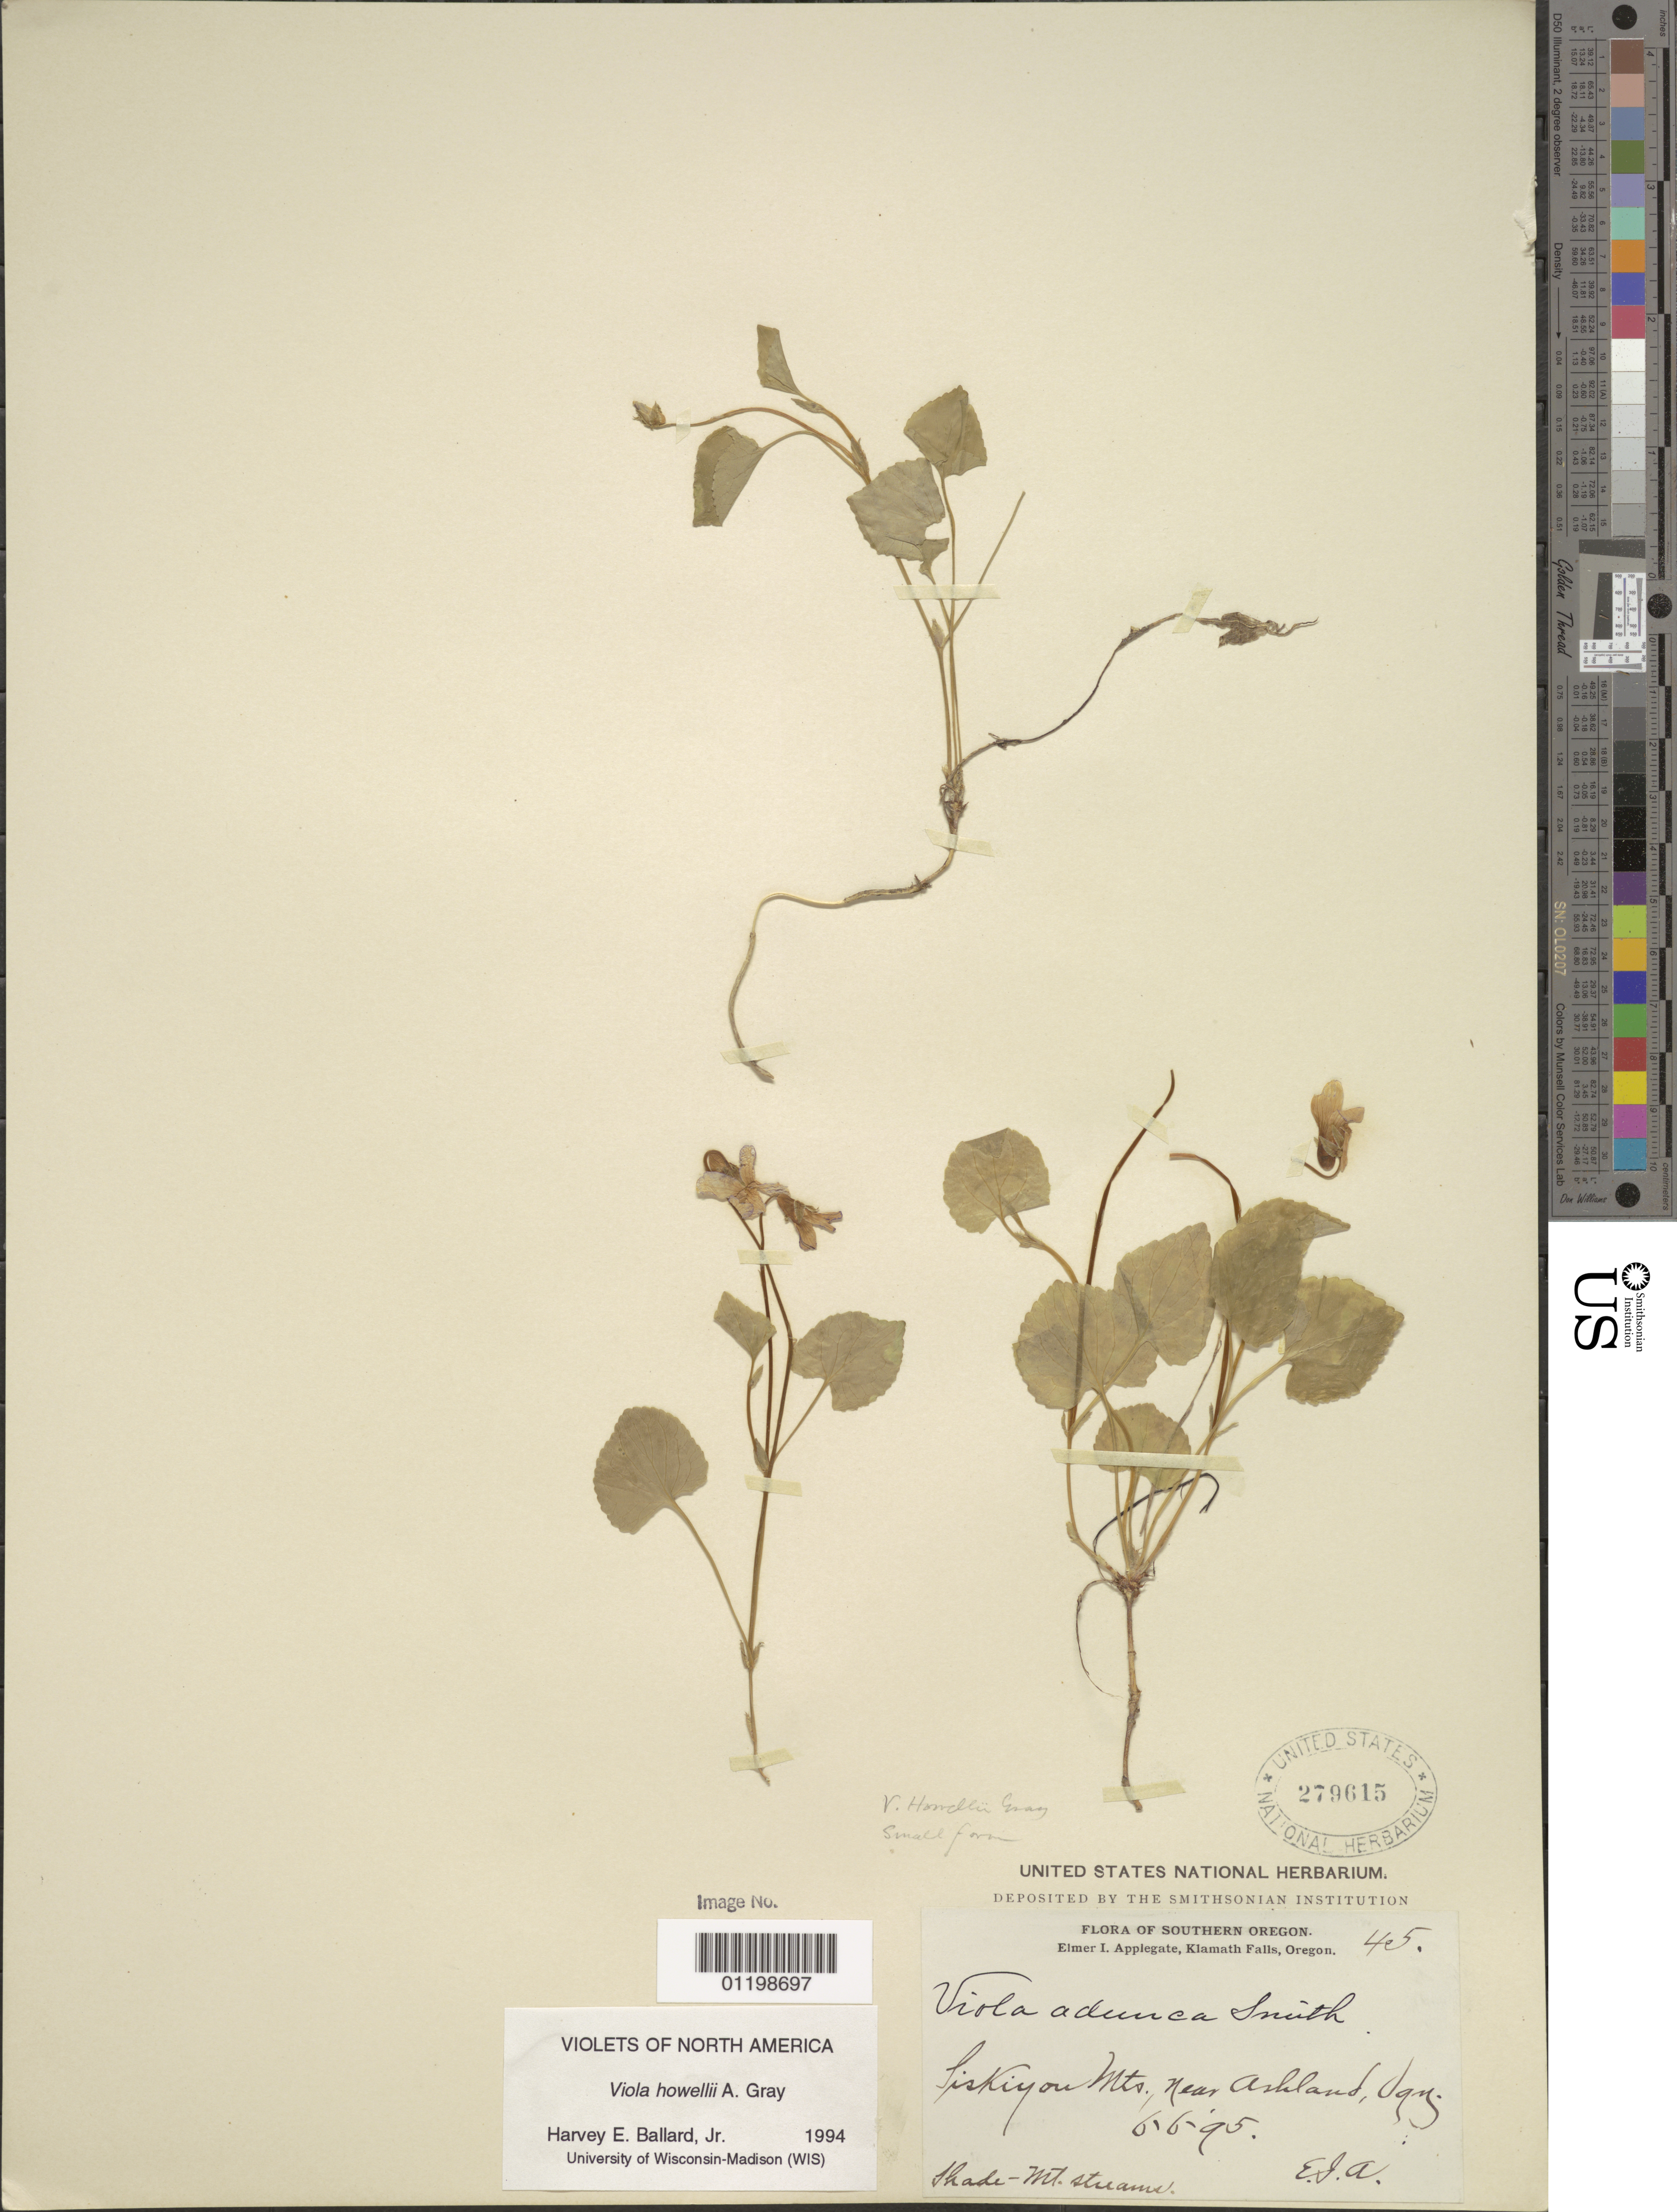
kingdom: Plantae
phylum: Tracheophyta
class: Magnoliopsida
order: Malpighiales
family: Violaceae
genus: Viola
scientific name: Viola howellii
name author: A. Gray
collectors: E. I. Applegate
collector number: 45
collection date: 1895-06-06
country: United States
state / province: Oregon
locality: Klamath Falls, Siskiyon Mts, near Ashland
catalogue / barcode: US 279615